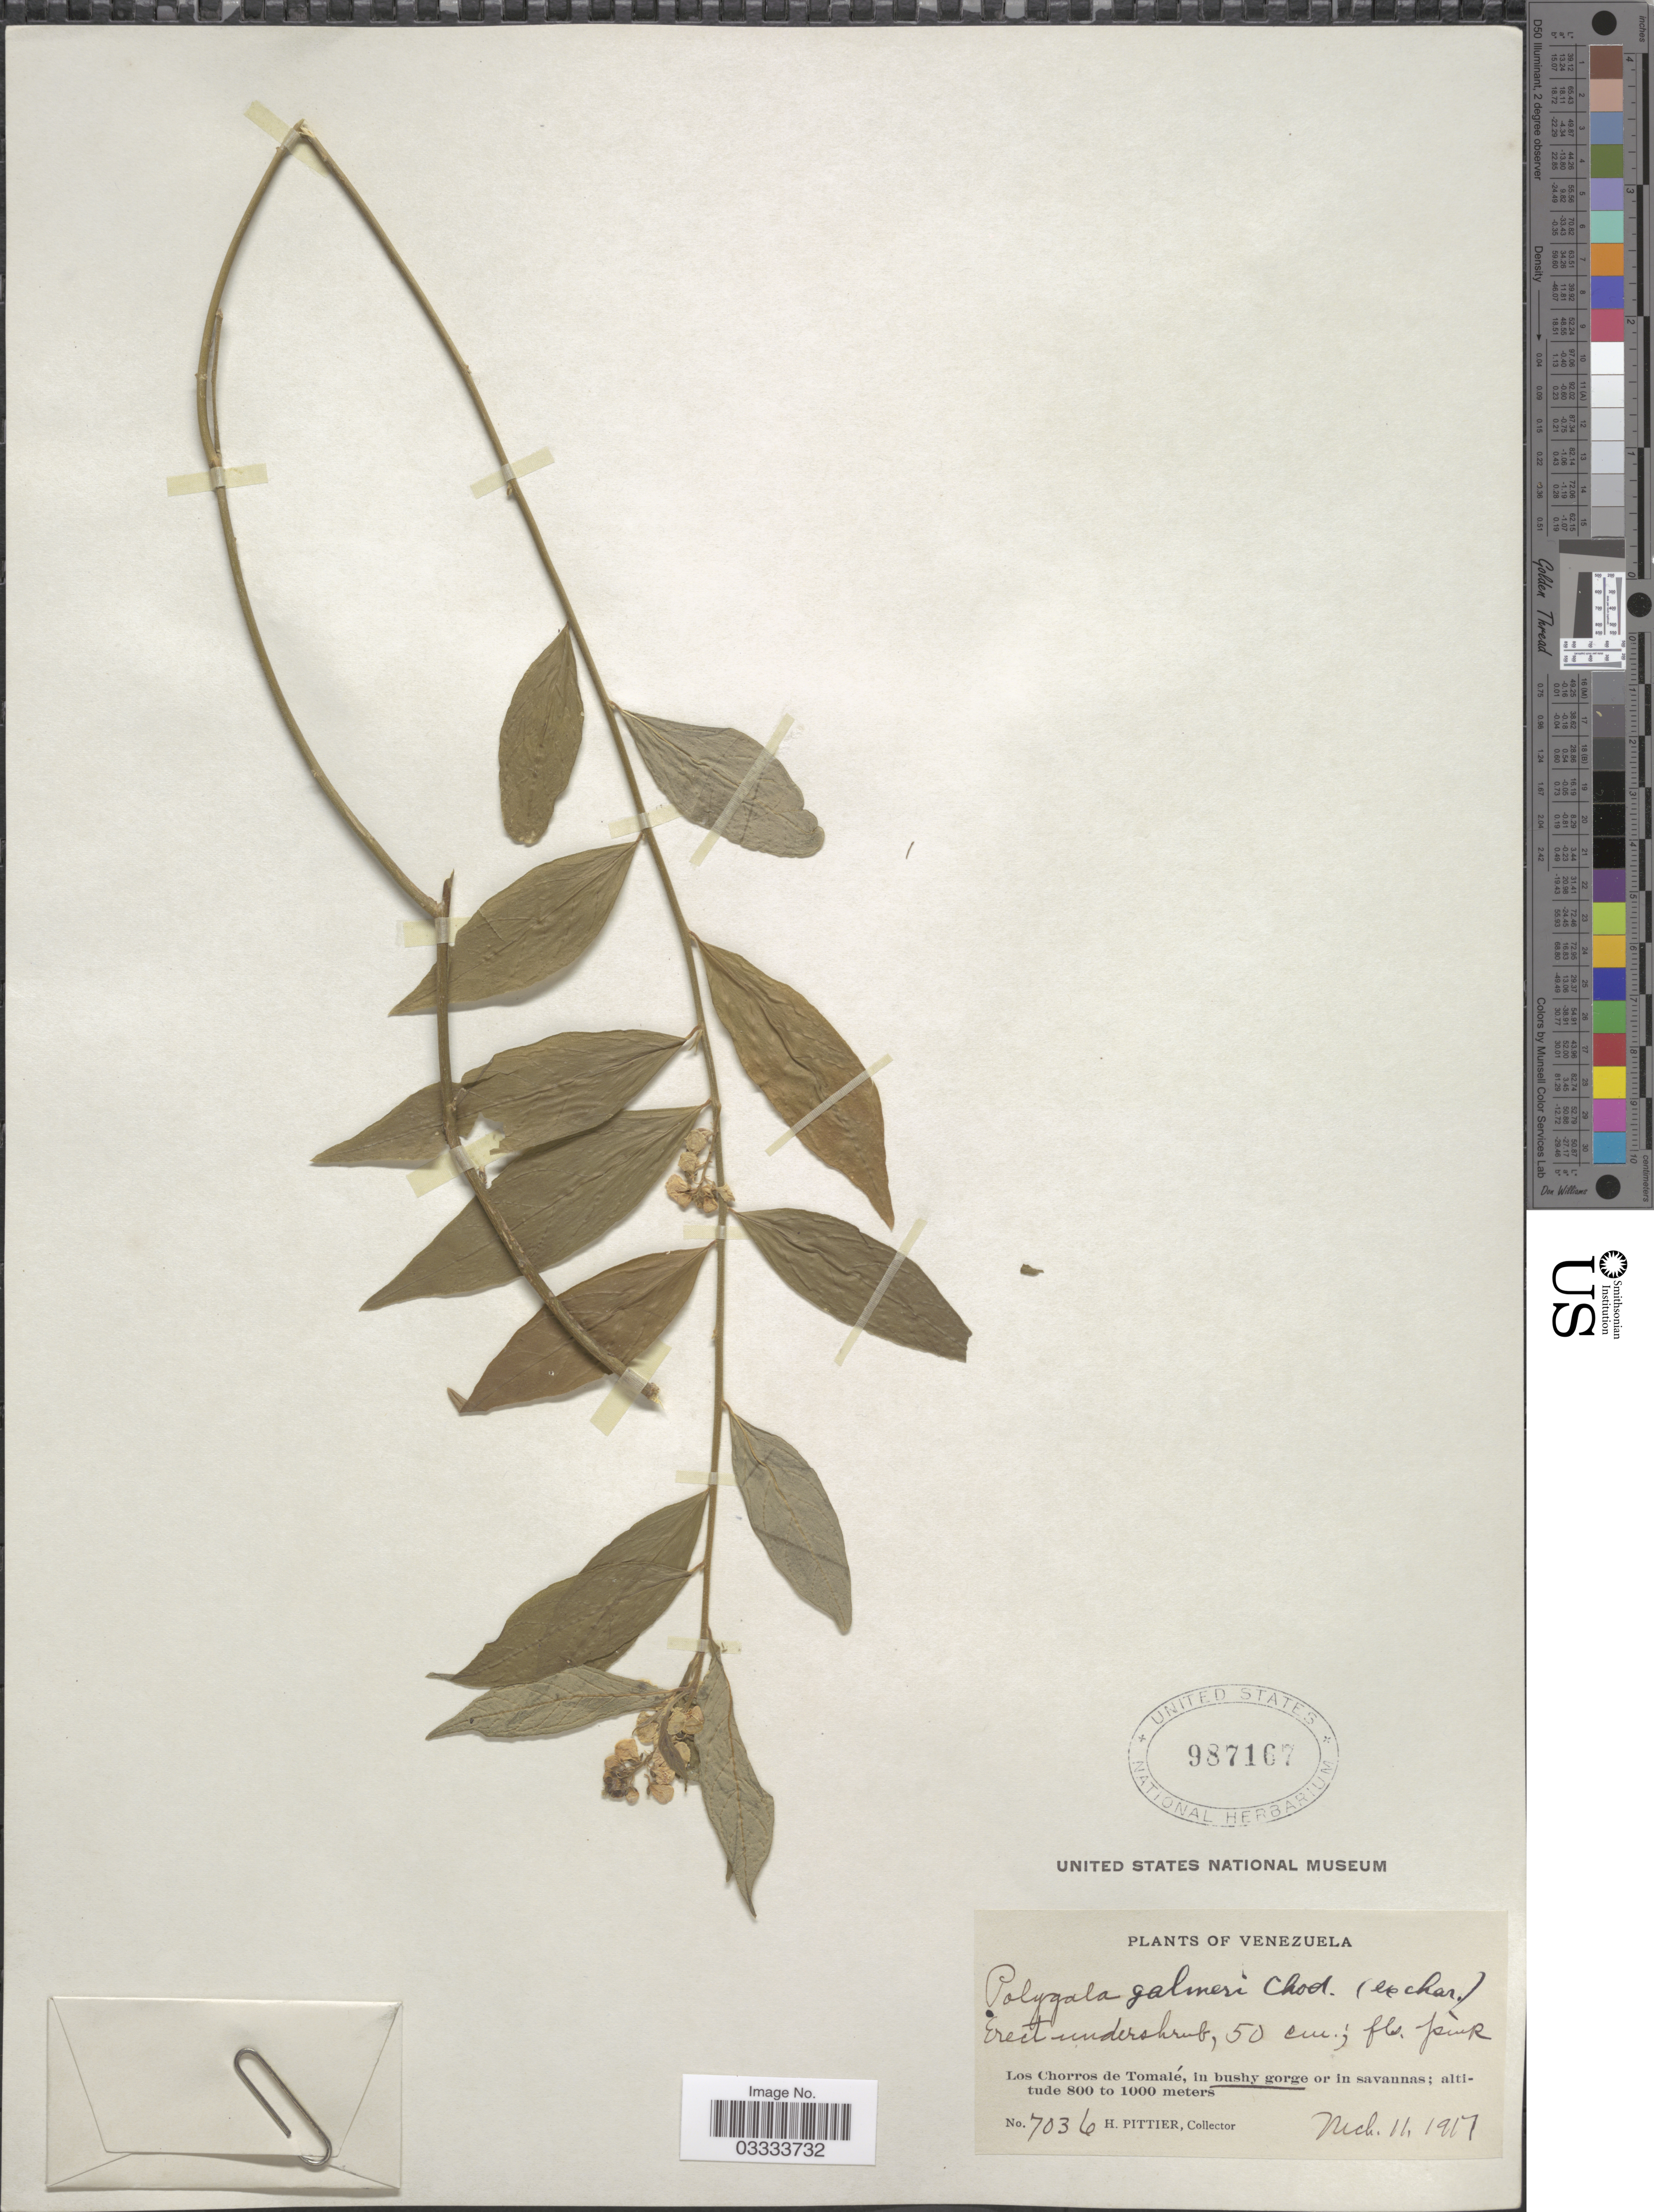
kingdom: Plantae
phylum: Tracheophyta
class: Magnoliopsida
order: Fabales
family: Polygalaceae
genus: Asemeia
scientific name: Asemeia galmeri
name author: (Chodat) J.F.B. Pastore & J.R. Abbott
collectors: H. F. Pittier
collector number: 7036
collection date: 1917-03-11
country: Venezuela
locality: Los Chorros de Tomalé, in bushy gorge.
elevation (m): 800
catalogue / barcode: US 987167